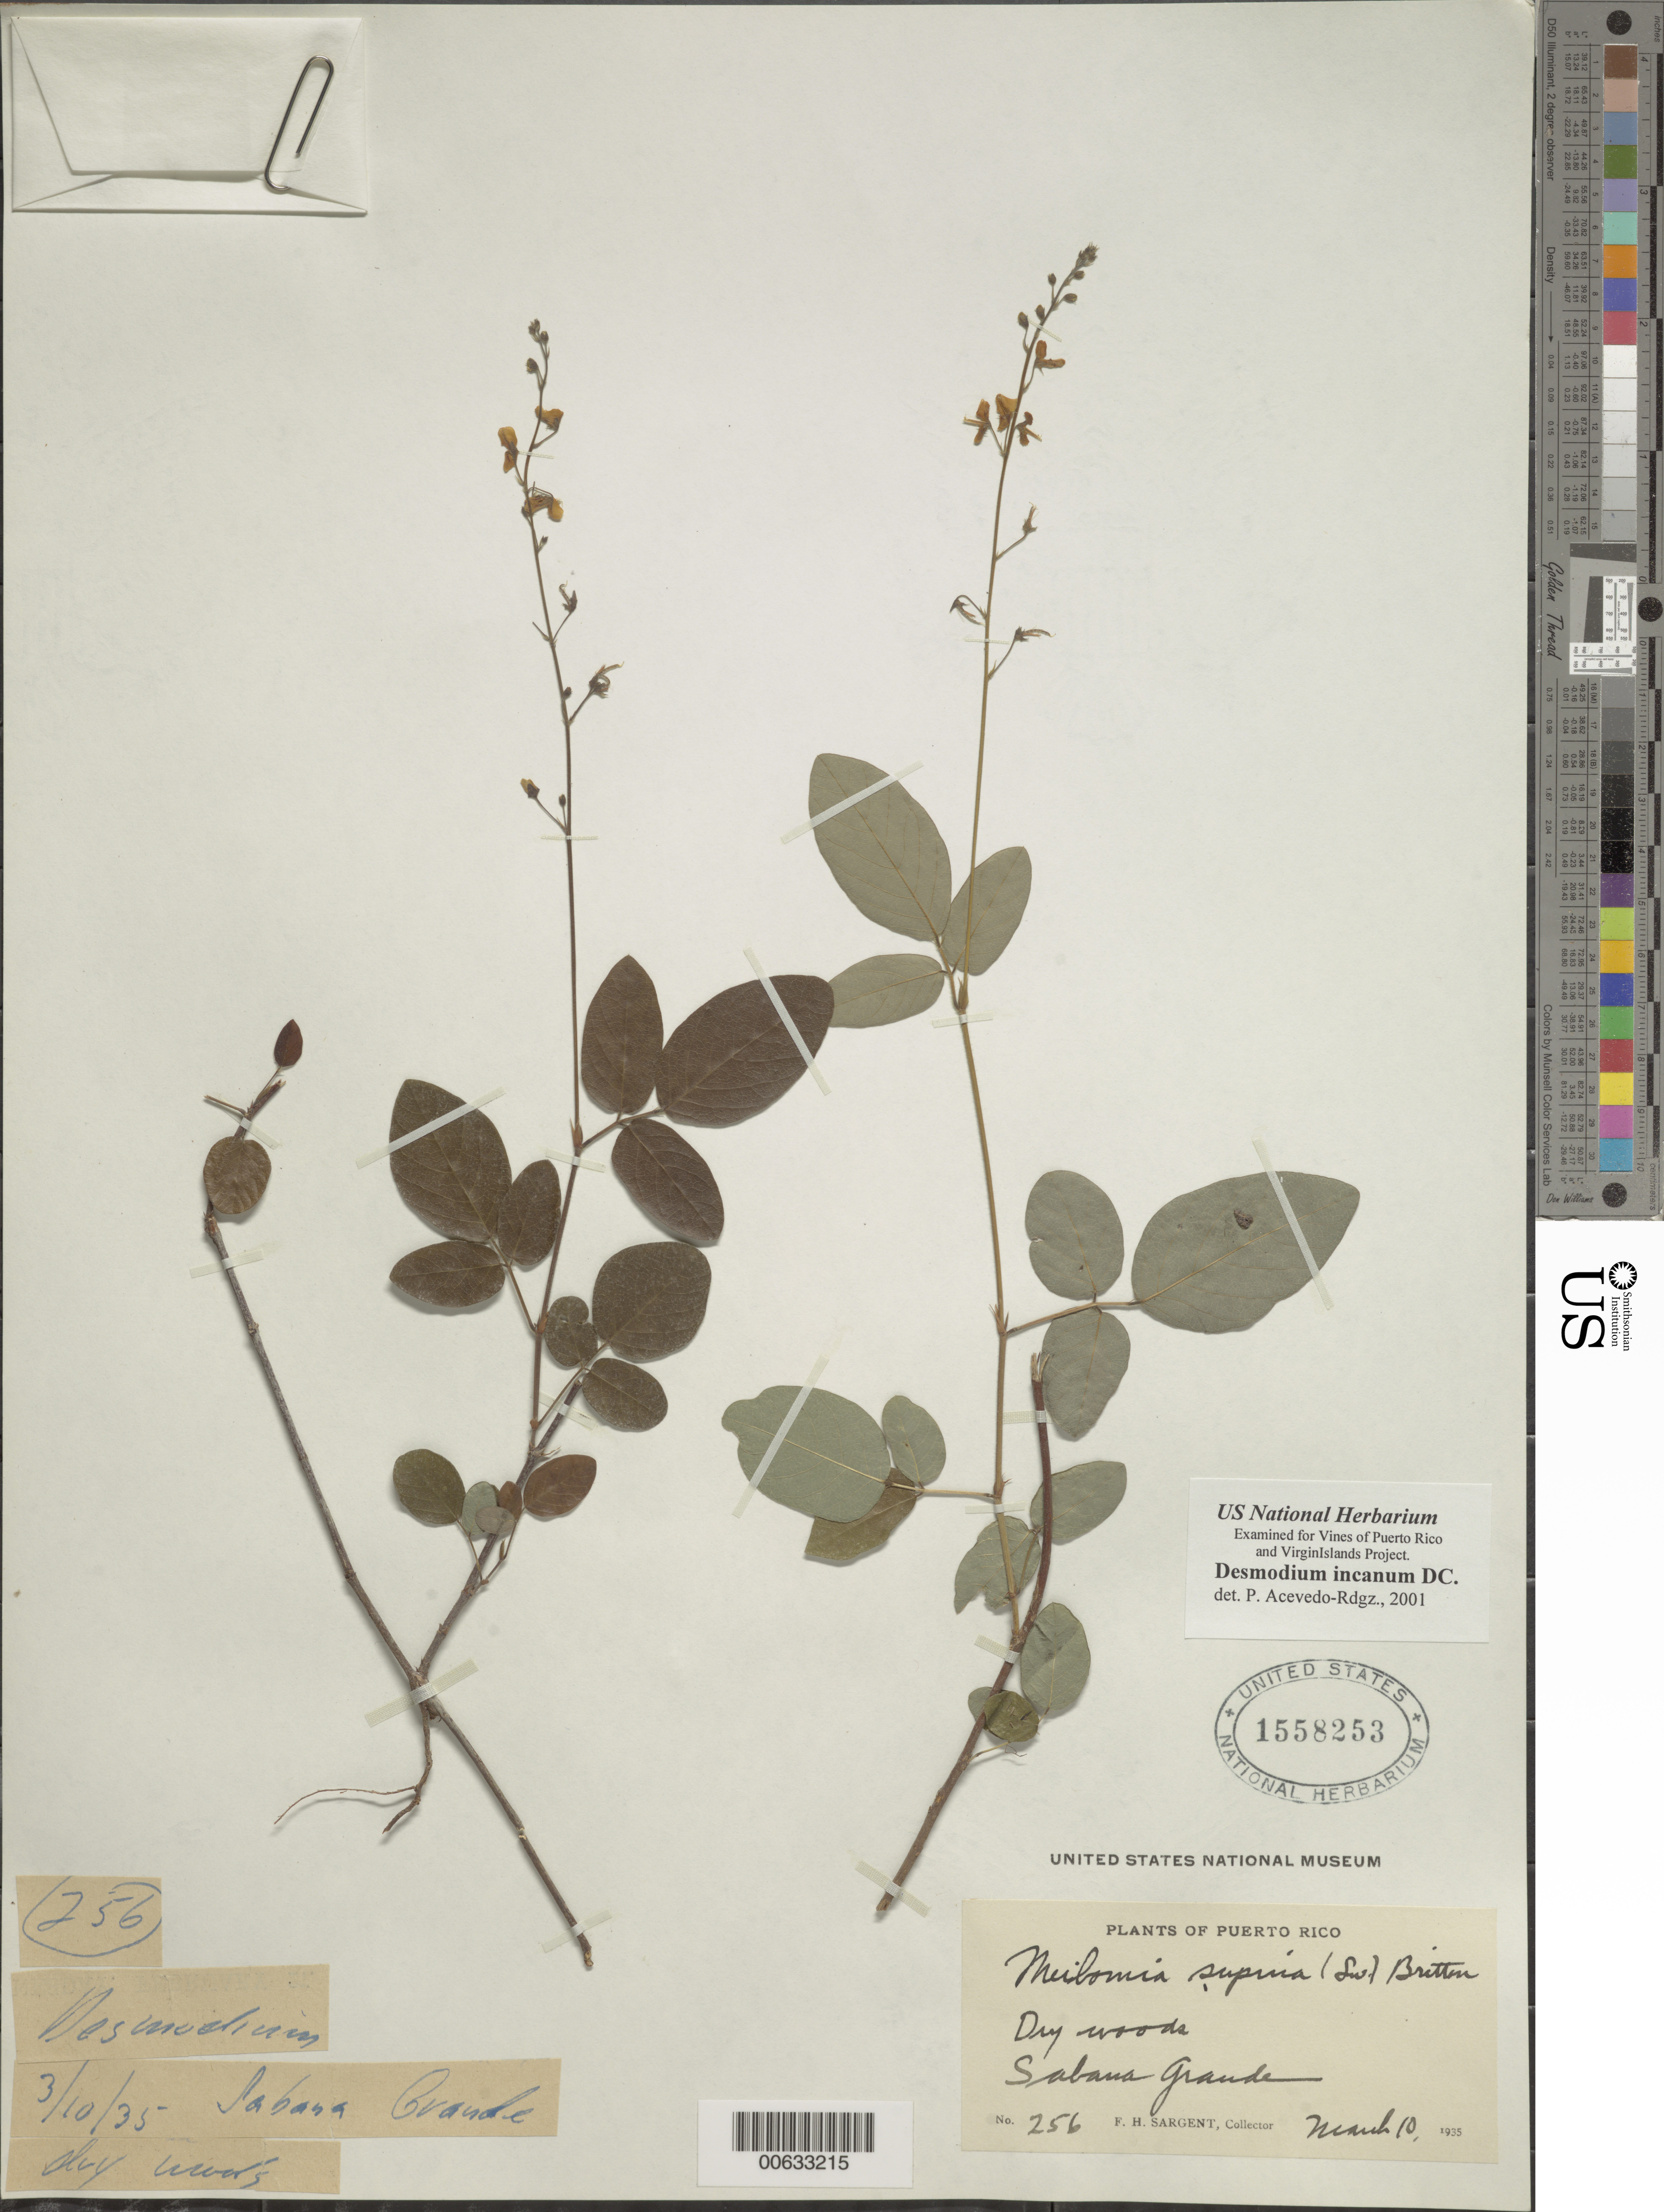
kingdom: Plantae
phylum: Tracheophyta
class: Magnoliopsida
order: Fabales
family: Fabaceae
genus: Desmodium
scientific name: Desmodium incanum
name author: (Sw.) DC.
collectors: F. H. Sargent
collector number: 256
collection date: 1935-03-10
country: Puerto Rico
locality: Sabanas Grande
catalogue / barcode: US 1558253